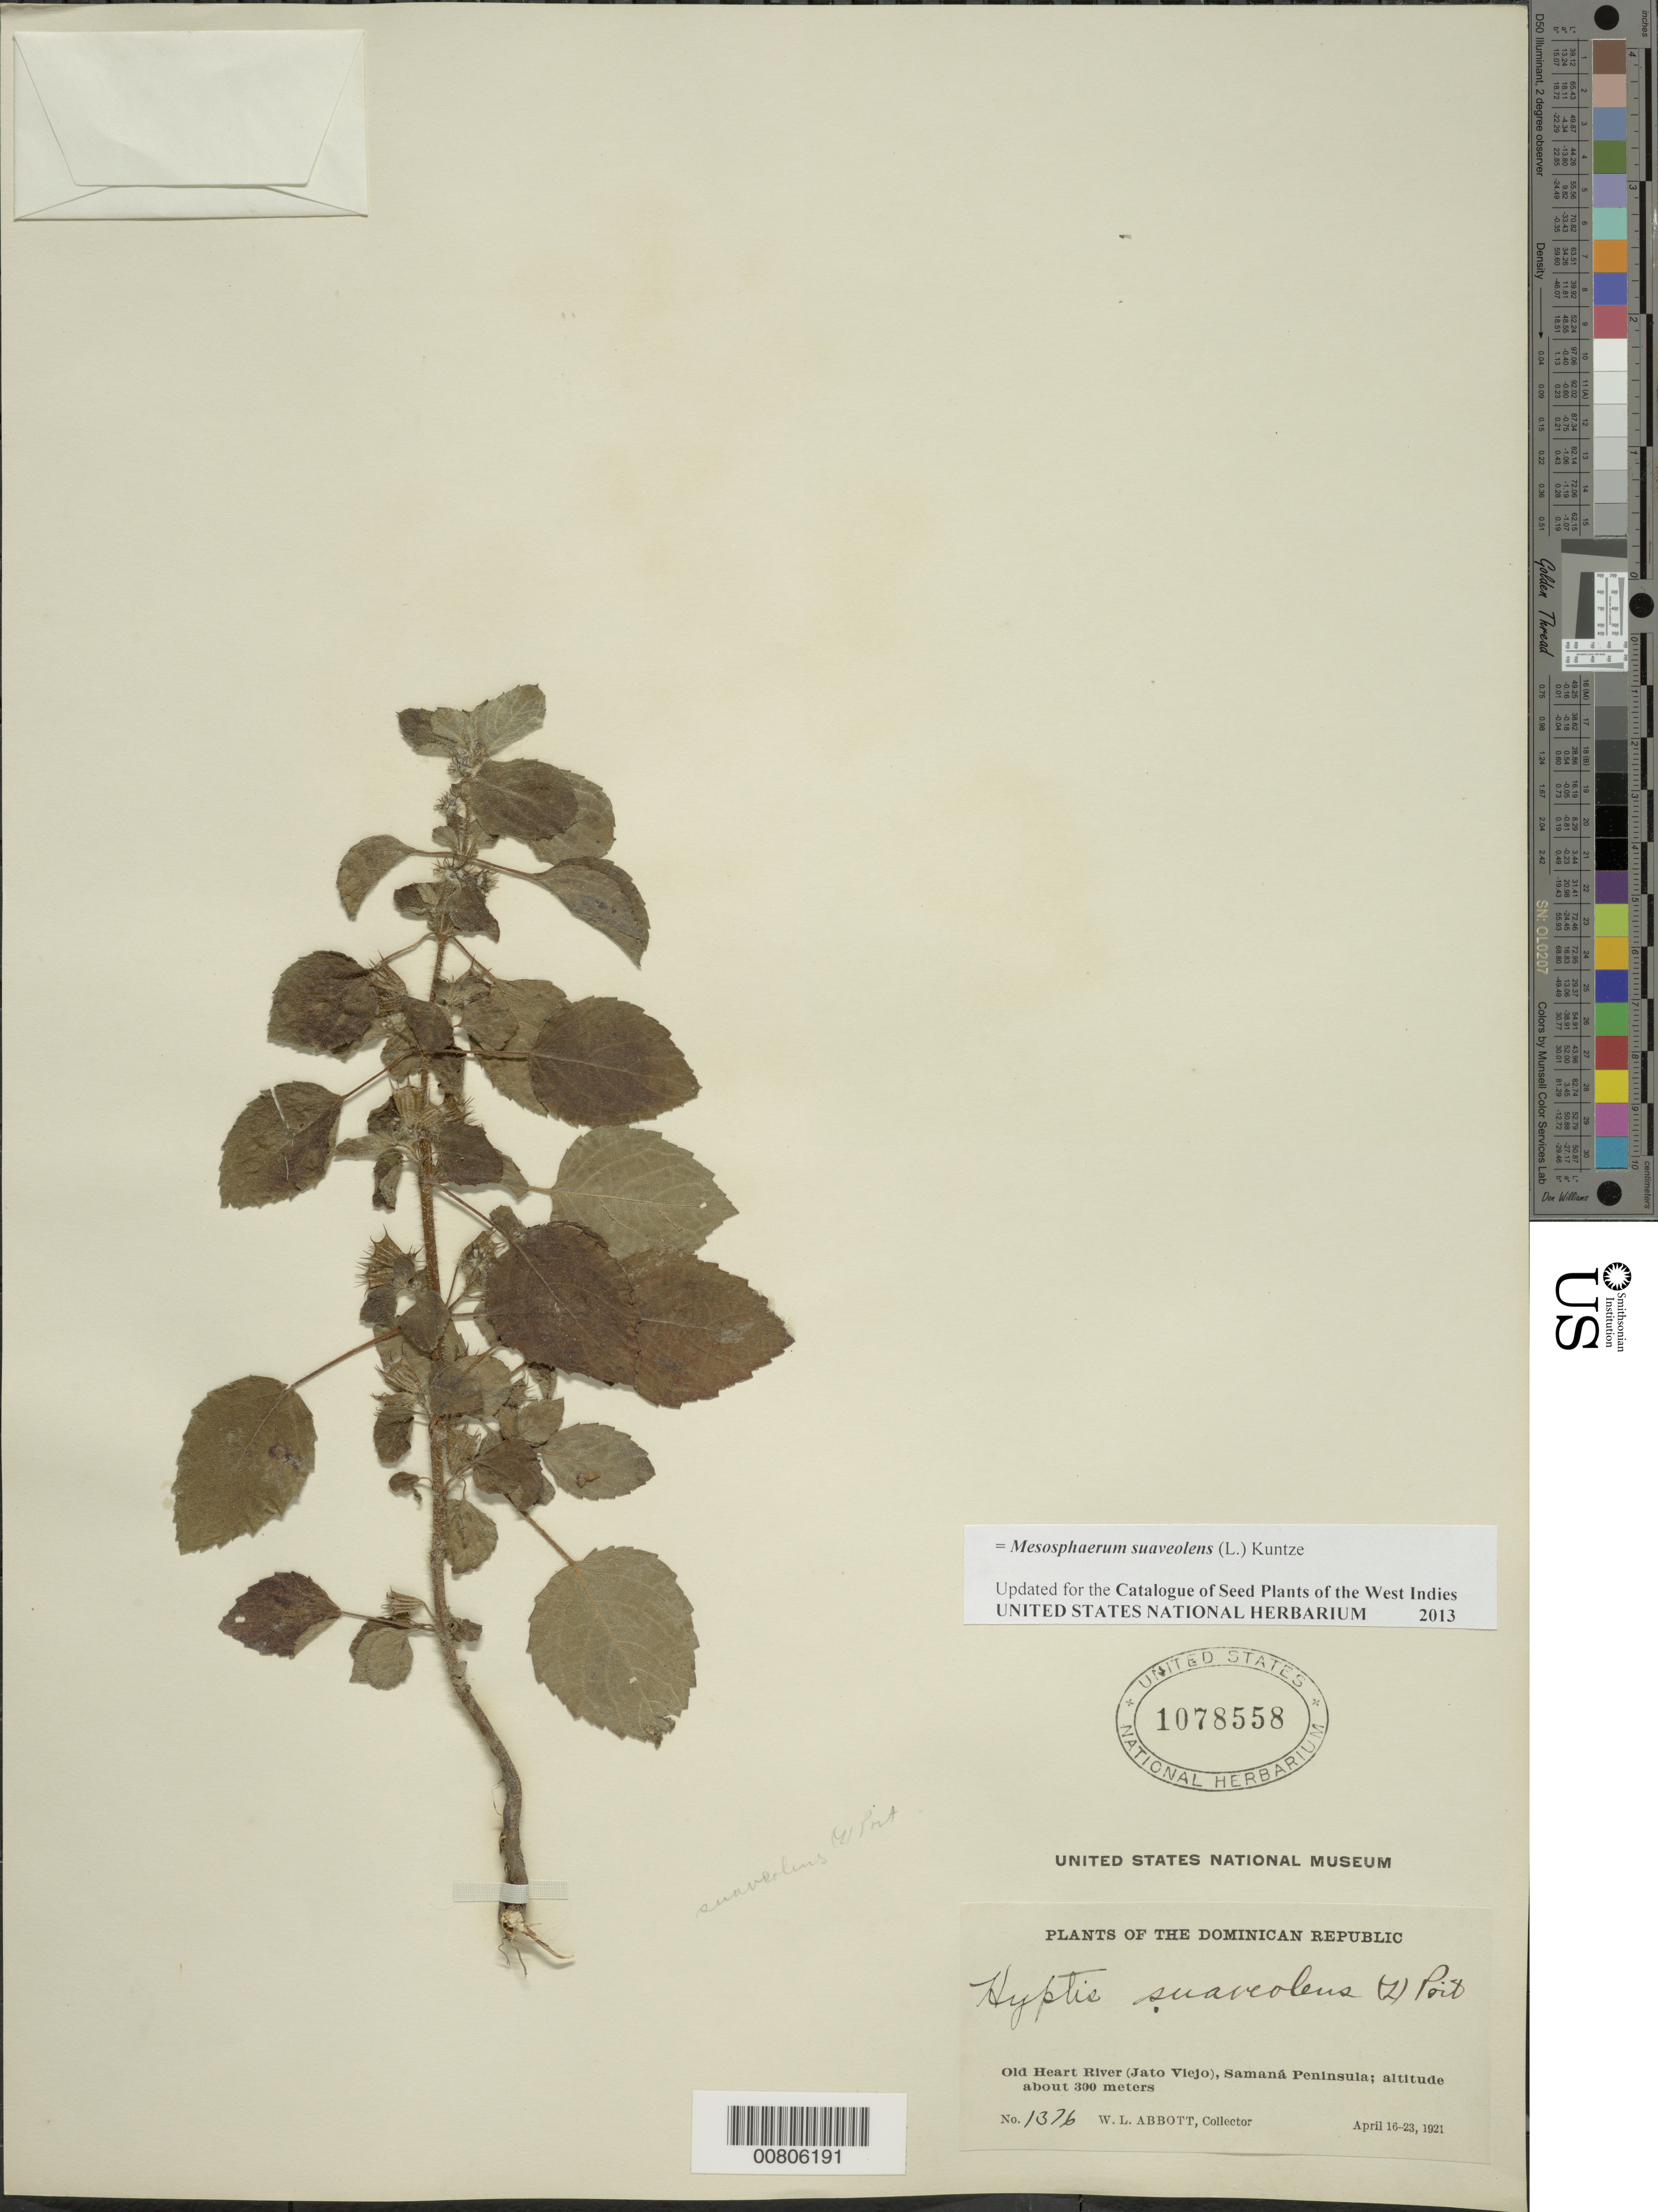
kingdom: Plantae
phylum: Tracheophyta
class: Magnoliopsida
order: Lamiales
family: Lamiaceae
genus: Mesosphaerum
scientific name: Mesosphaerum suaveolens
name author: (L.) Kuntze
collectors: W. L. Abbott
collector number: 1376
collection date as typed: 16 Apr 1921 to 23 Apr 1921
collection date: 1921-04-16/1921-04-23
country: Dominican Republic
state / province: Samana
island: Hispaniola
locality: Old Heart River (Jato Viejo), Samaná Peninsula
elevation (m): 300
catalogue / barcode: US 1078558